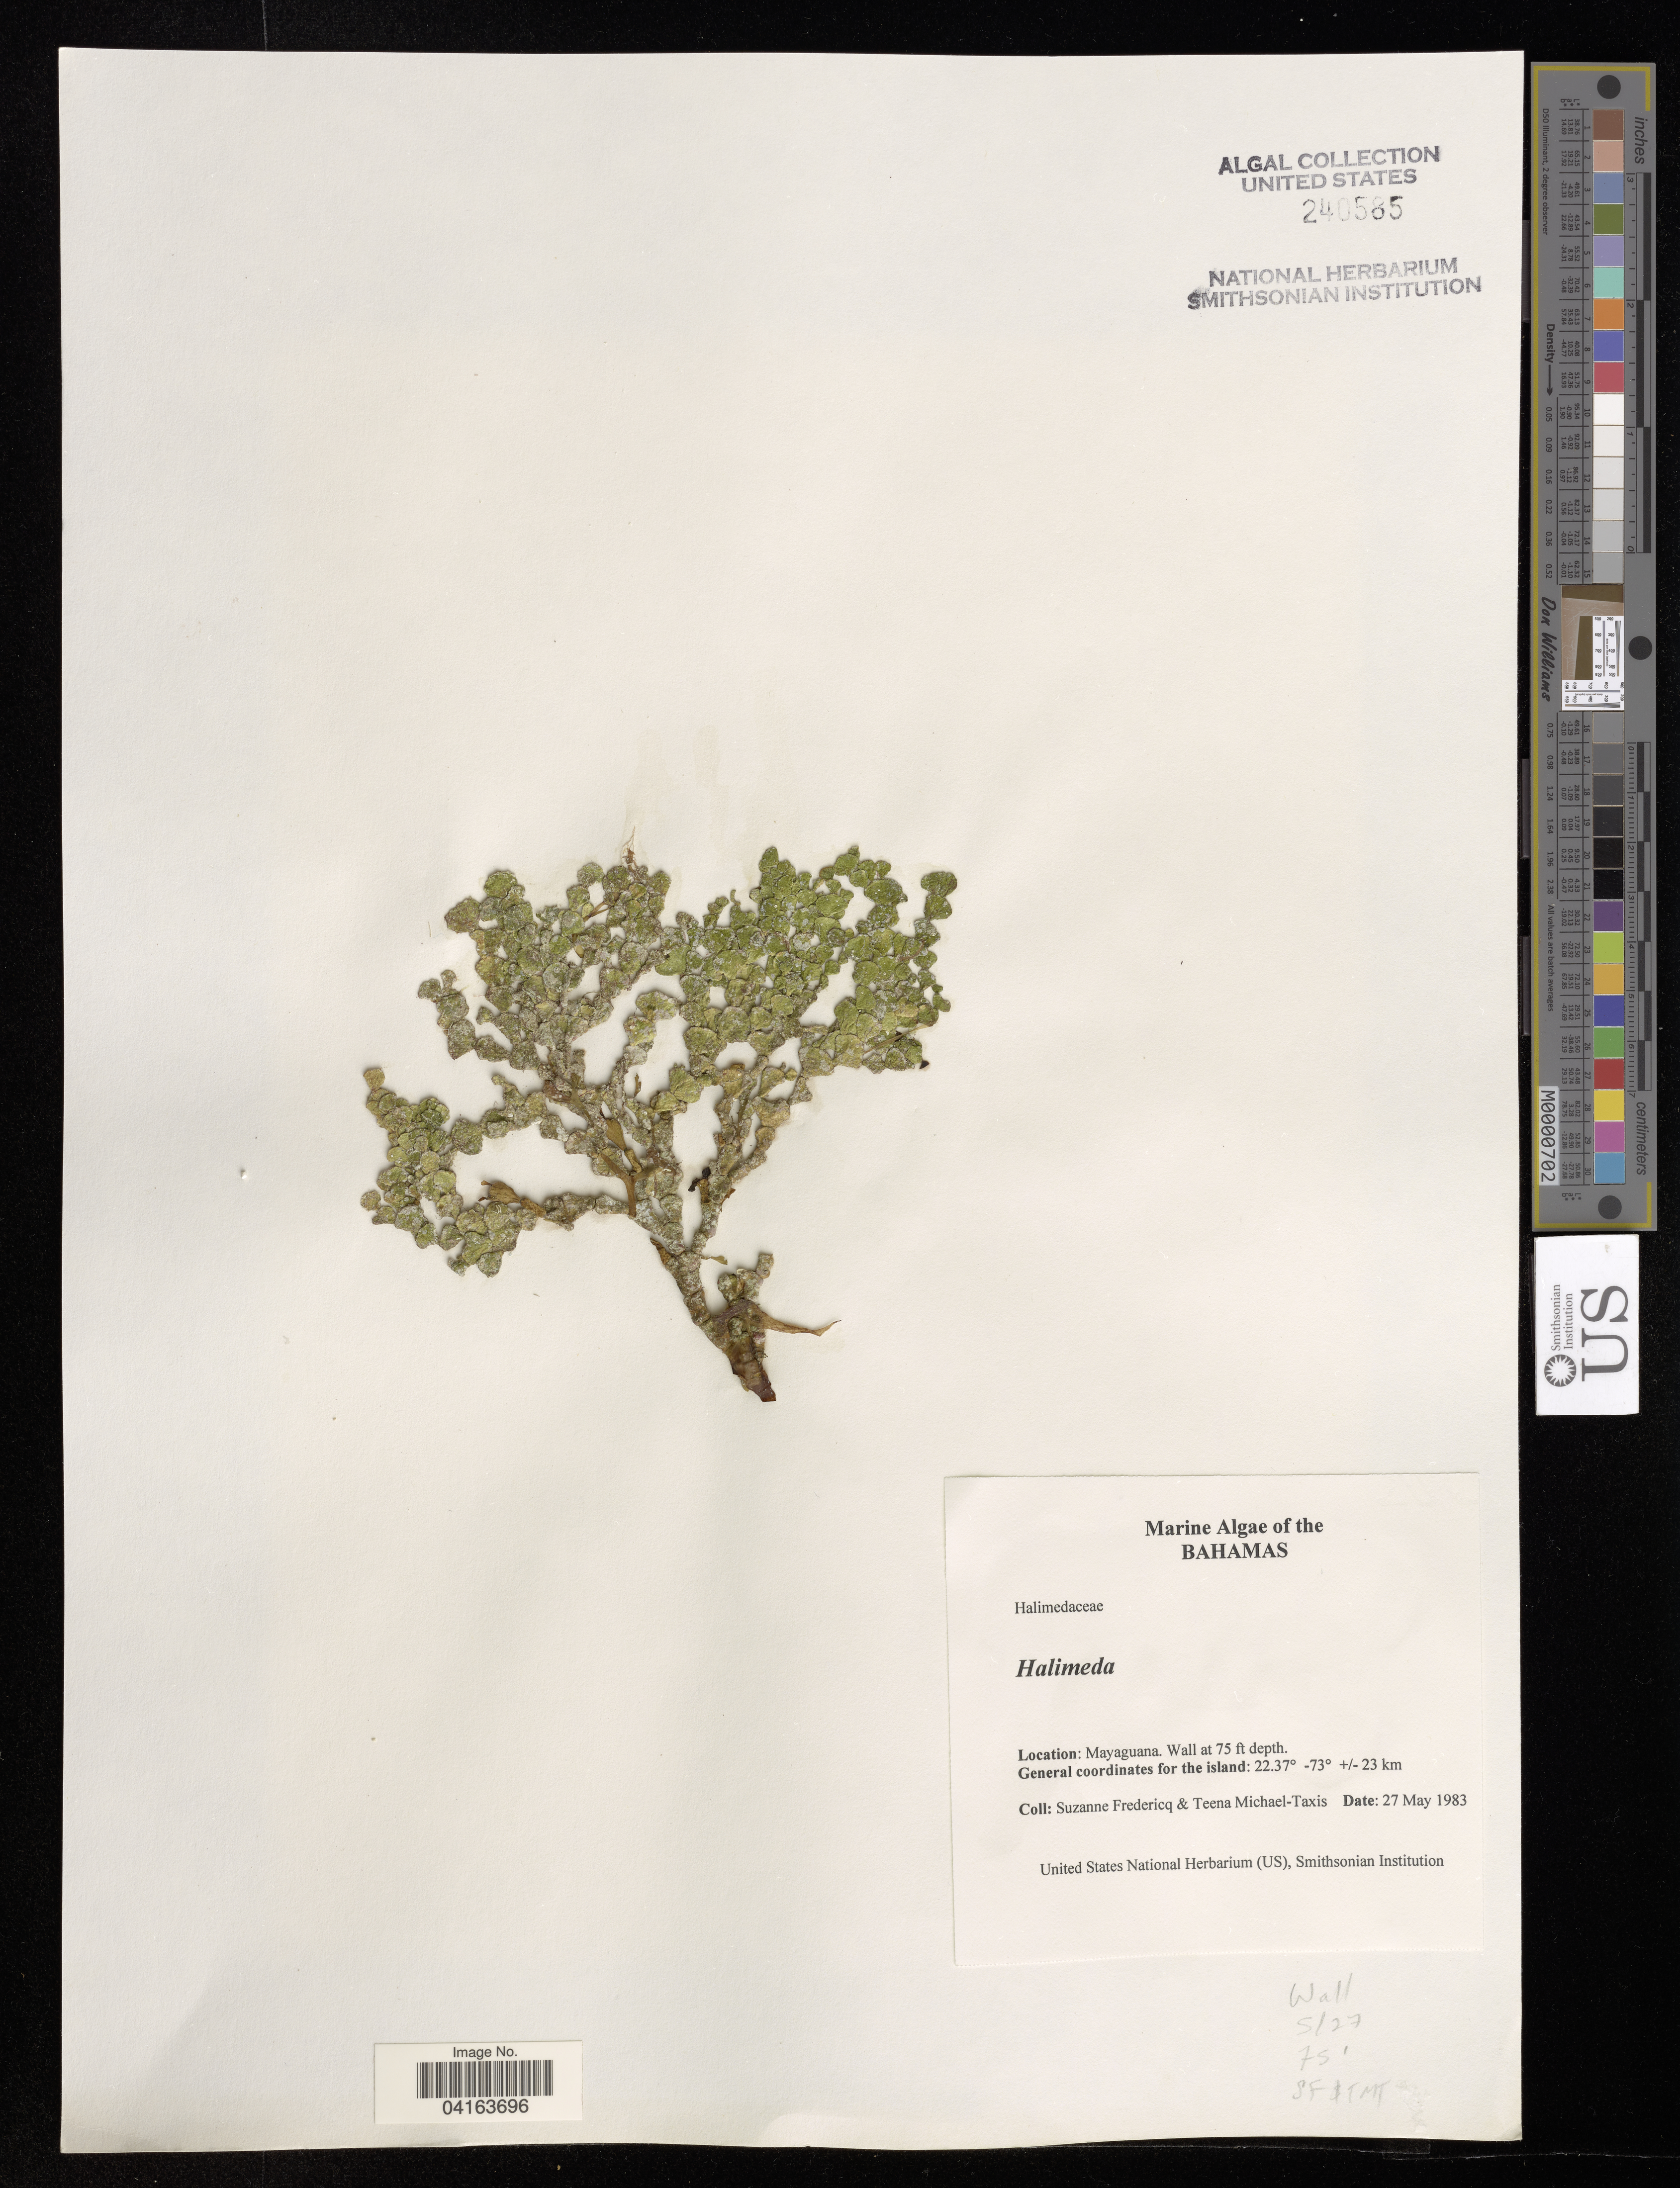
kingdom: Plantae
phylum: Chlorophyta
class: Ulvophyceae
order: Bryopsidales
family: Halimedaceae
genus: Halimeda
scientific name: Halimeda sp.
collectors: S. Fredericq & T. Michael-Taxis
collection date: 1983-05-27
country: Bahamas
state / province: Mayaguana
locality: Wall at 75 ft depth.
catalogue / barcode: US 240585